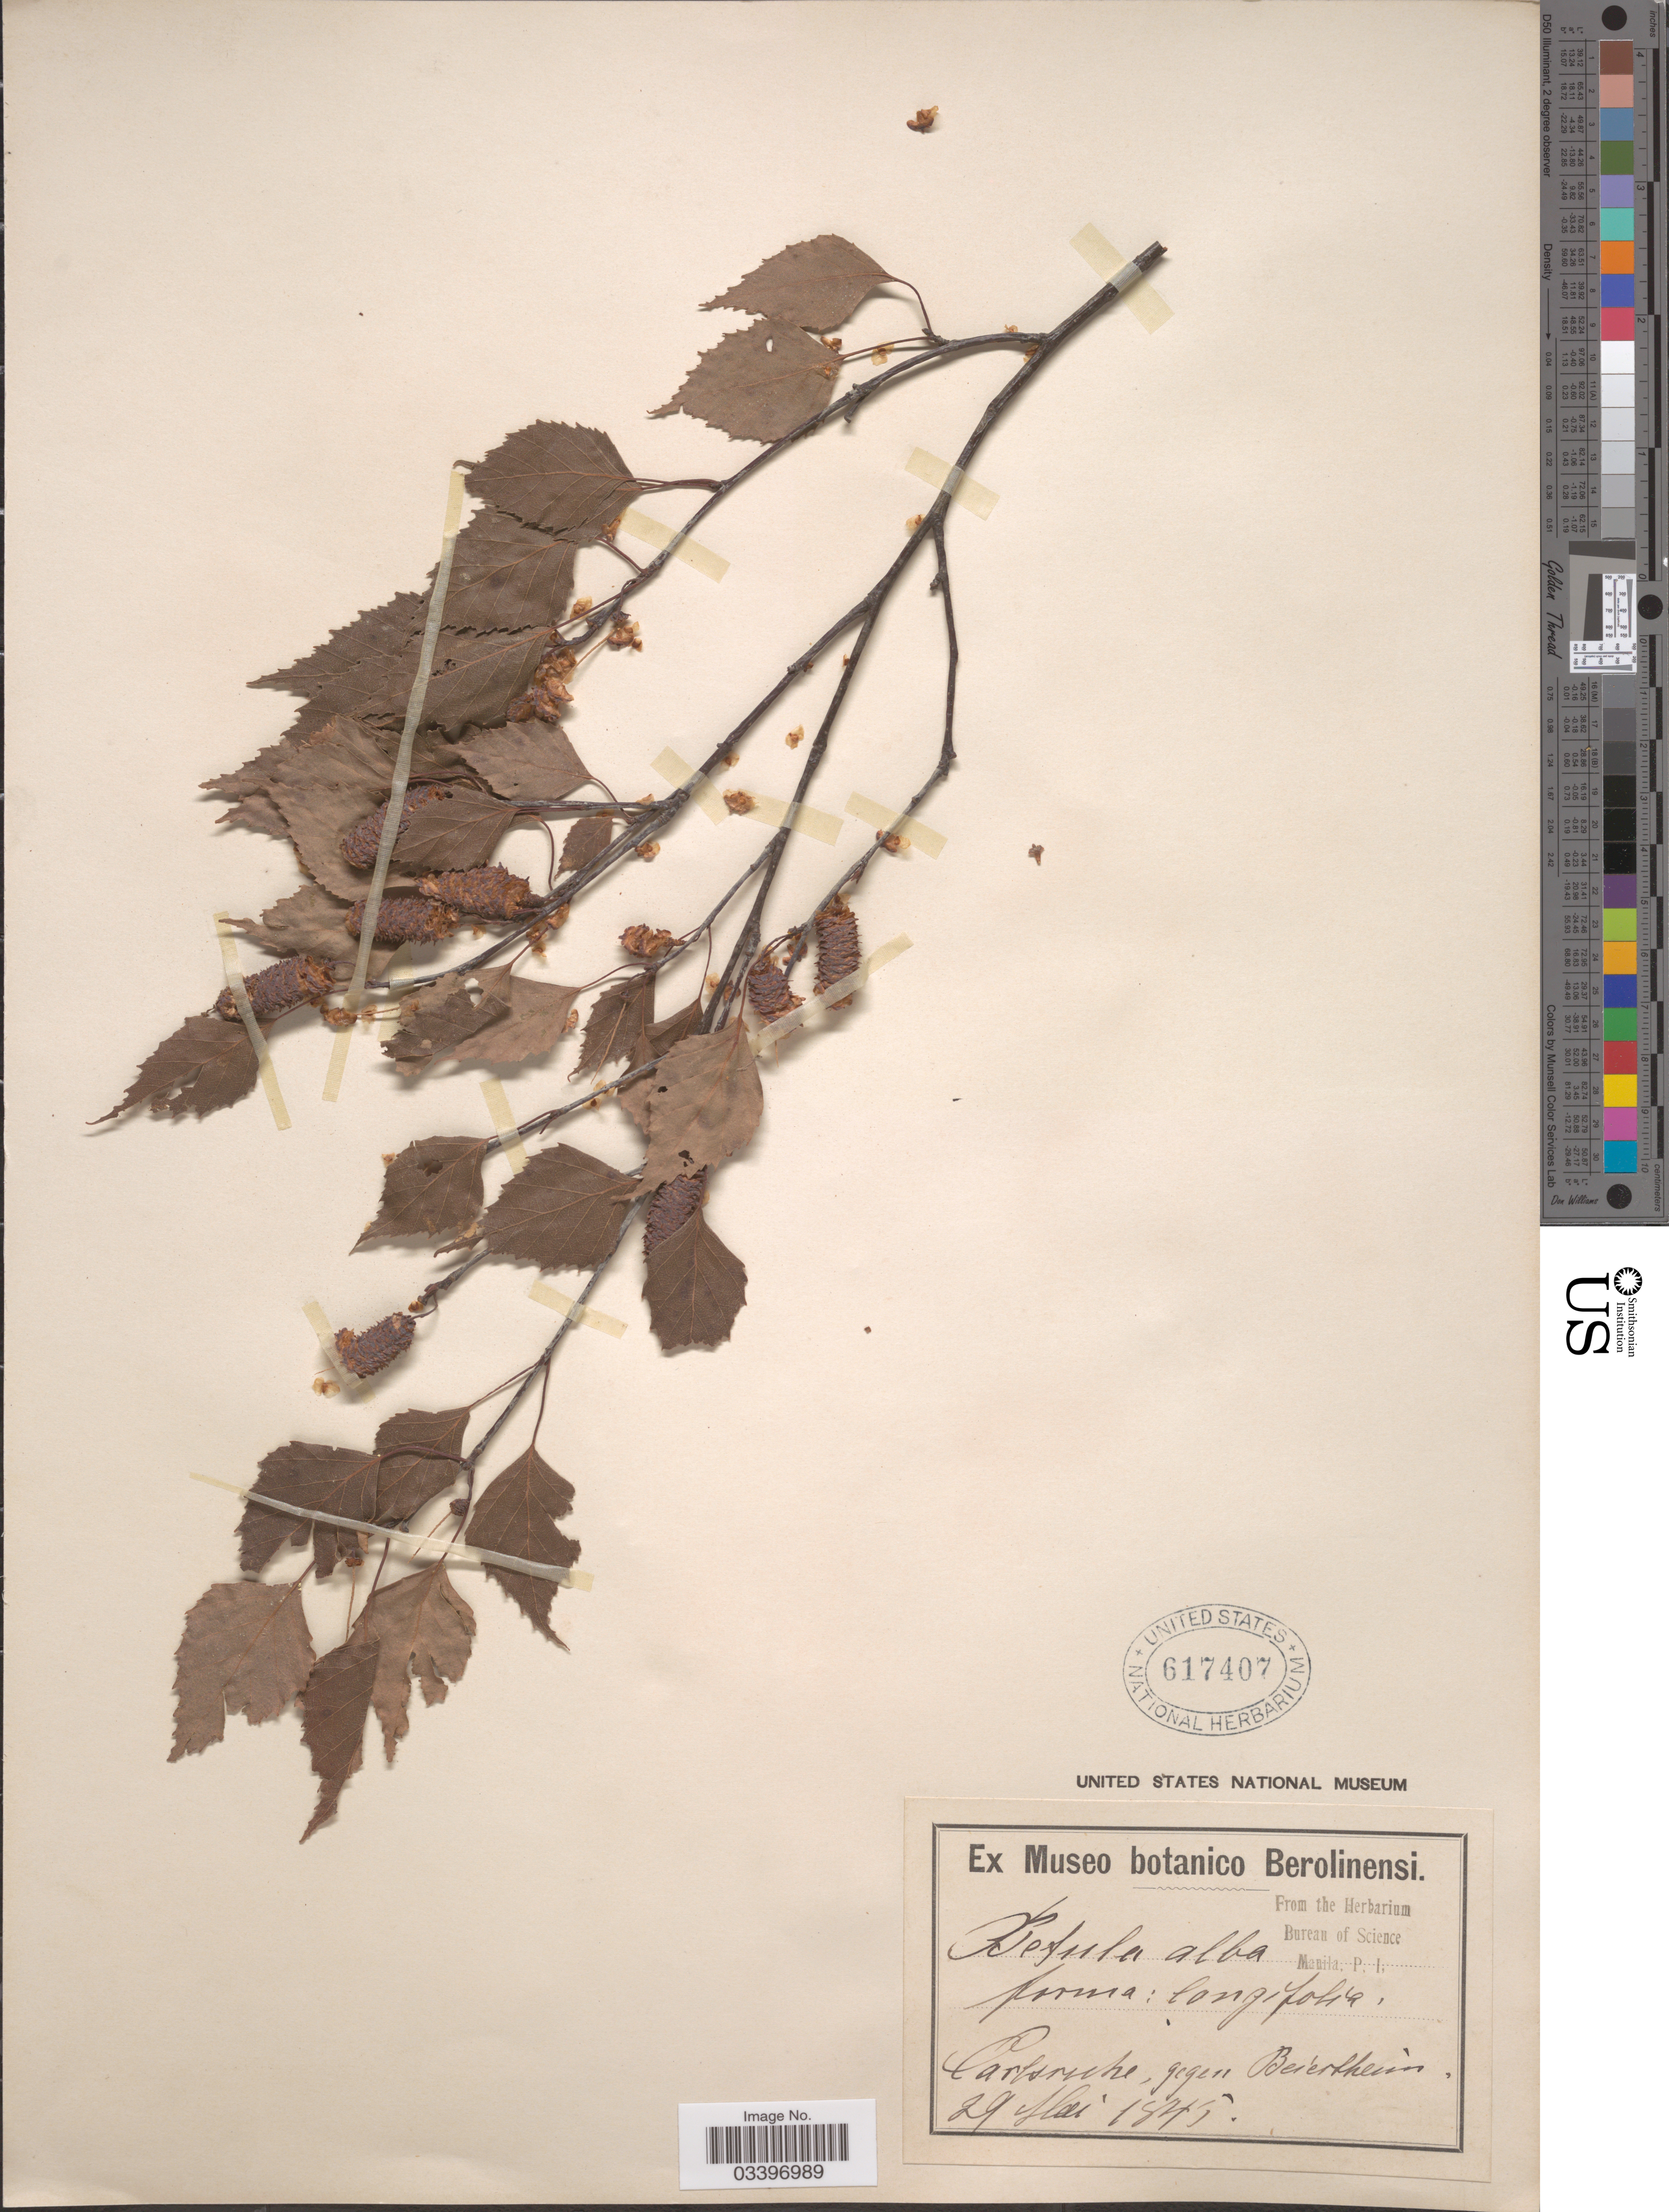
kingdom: Plantae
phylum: Tracheophyta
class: Magnoliopsida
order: Fagales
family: Betulaceae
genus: Betula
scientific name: Betula alba f. longifolia ined.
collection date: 1845-05-29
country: Germany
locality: Carlsruhe, gegen Beiertheim.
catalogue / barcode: US 617407